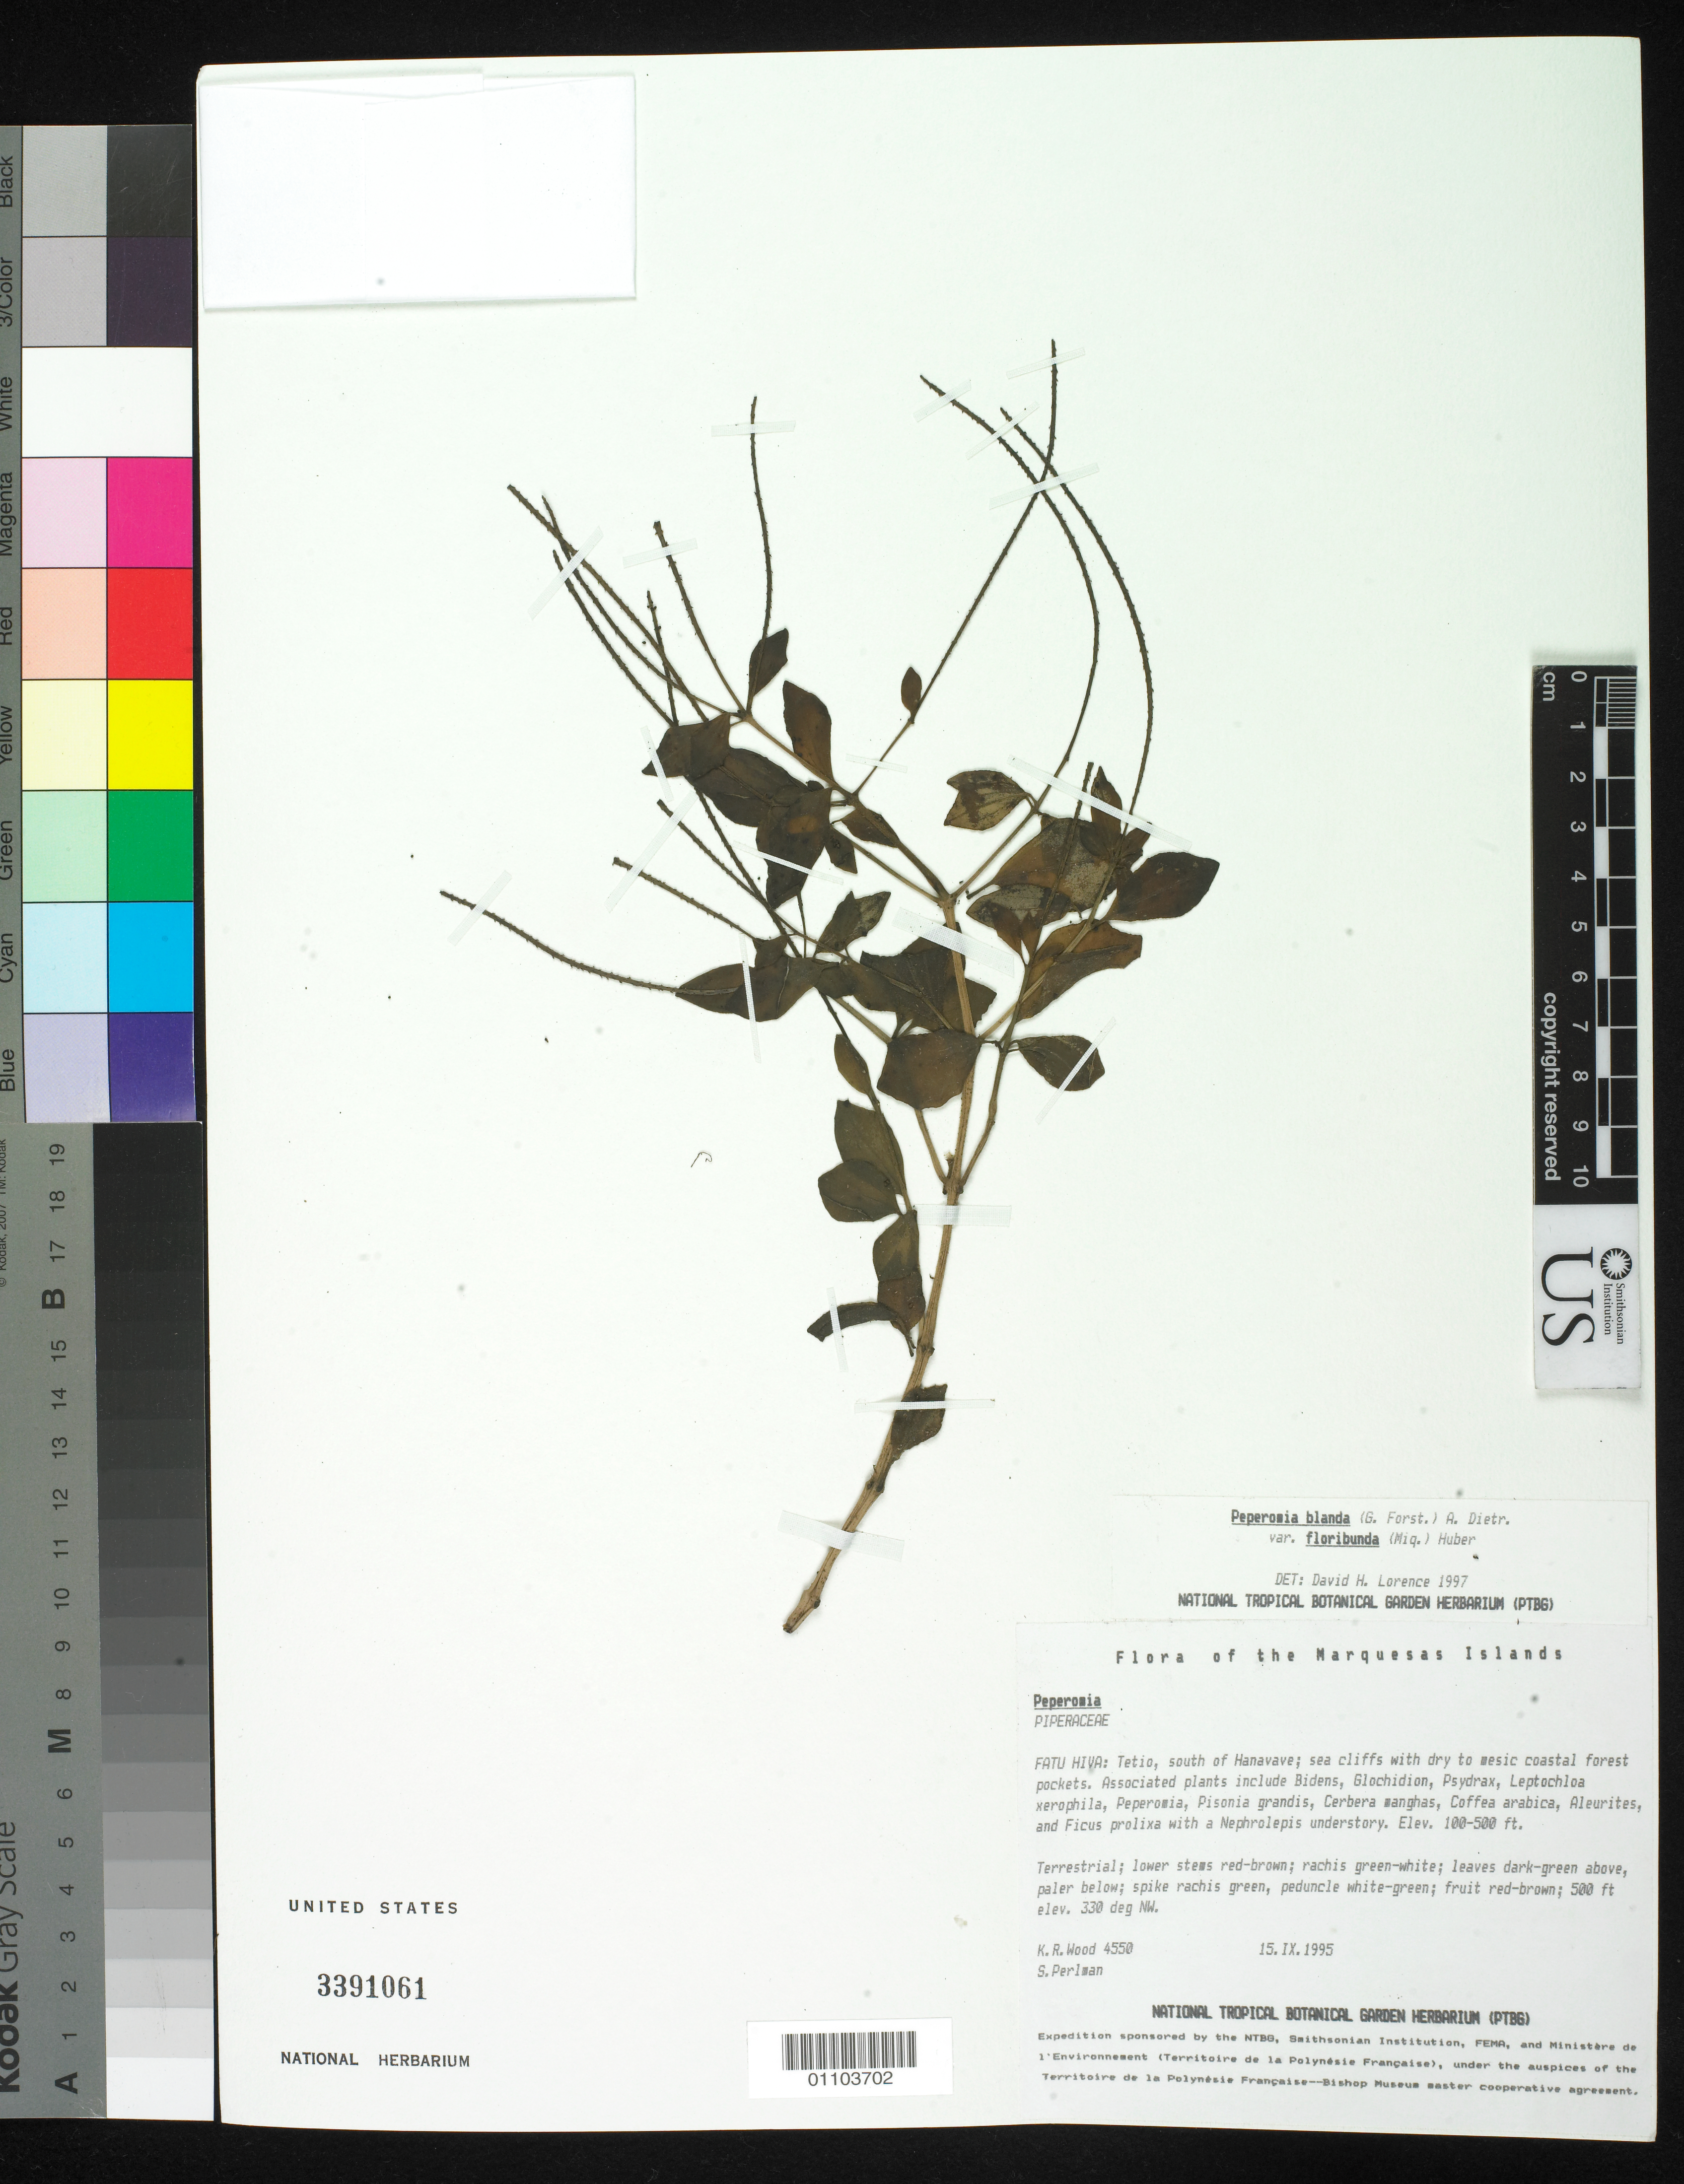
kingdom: Plantae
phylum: Tracheophyta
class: Magnoliopsida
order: Piperales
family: Piperaceae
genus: Peperomia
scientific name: Peperomia leptostachya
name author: Hook. & Arn.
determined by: Wagner, W. L., (BOT), Smithsonian Institution - National Museum of Natural History (UNITED STATES)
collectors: K. R. Wood & S. P. Perlman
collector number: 4550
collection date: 1995-09-15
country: French Polynesia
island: Fatu Hiva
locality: Tetio, S of Hanavave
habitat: Coastal sea cliffs w/ dry to mesic coastal forest pockets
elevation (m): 152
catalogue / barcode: US 3391061